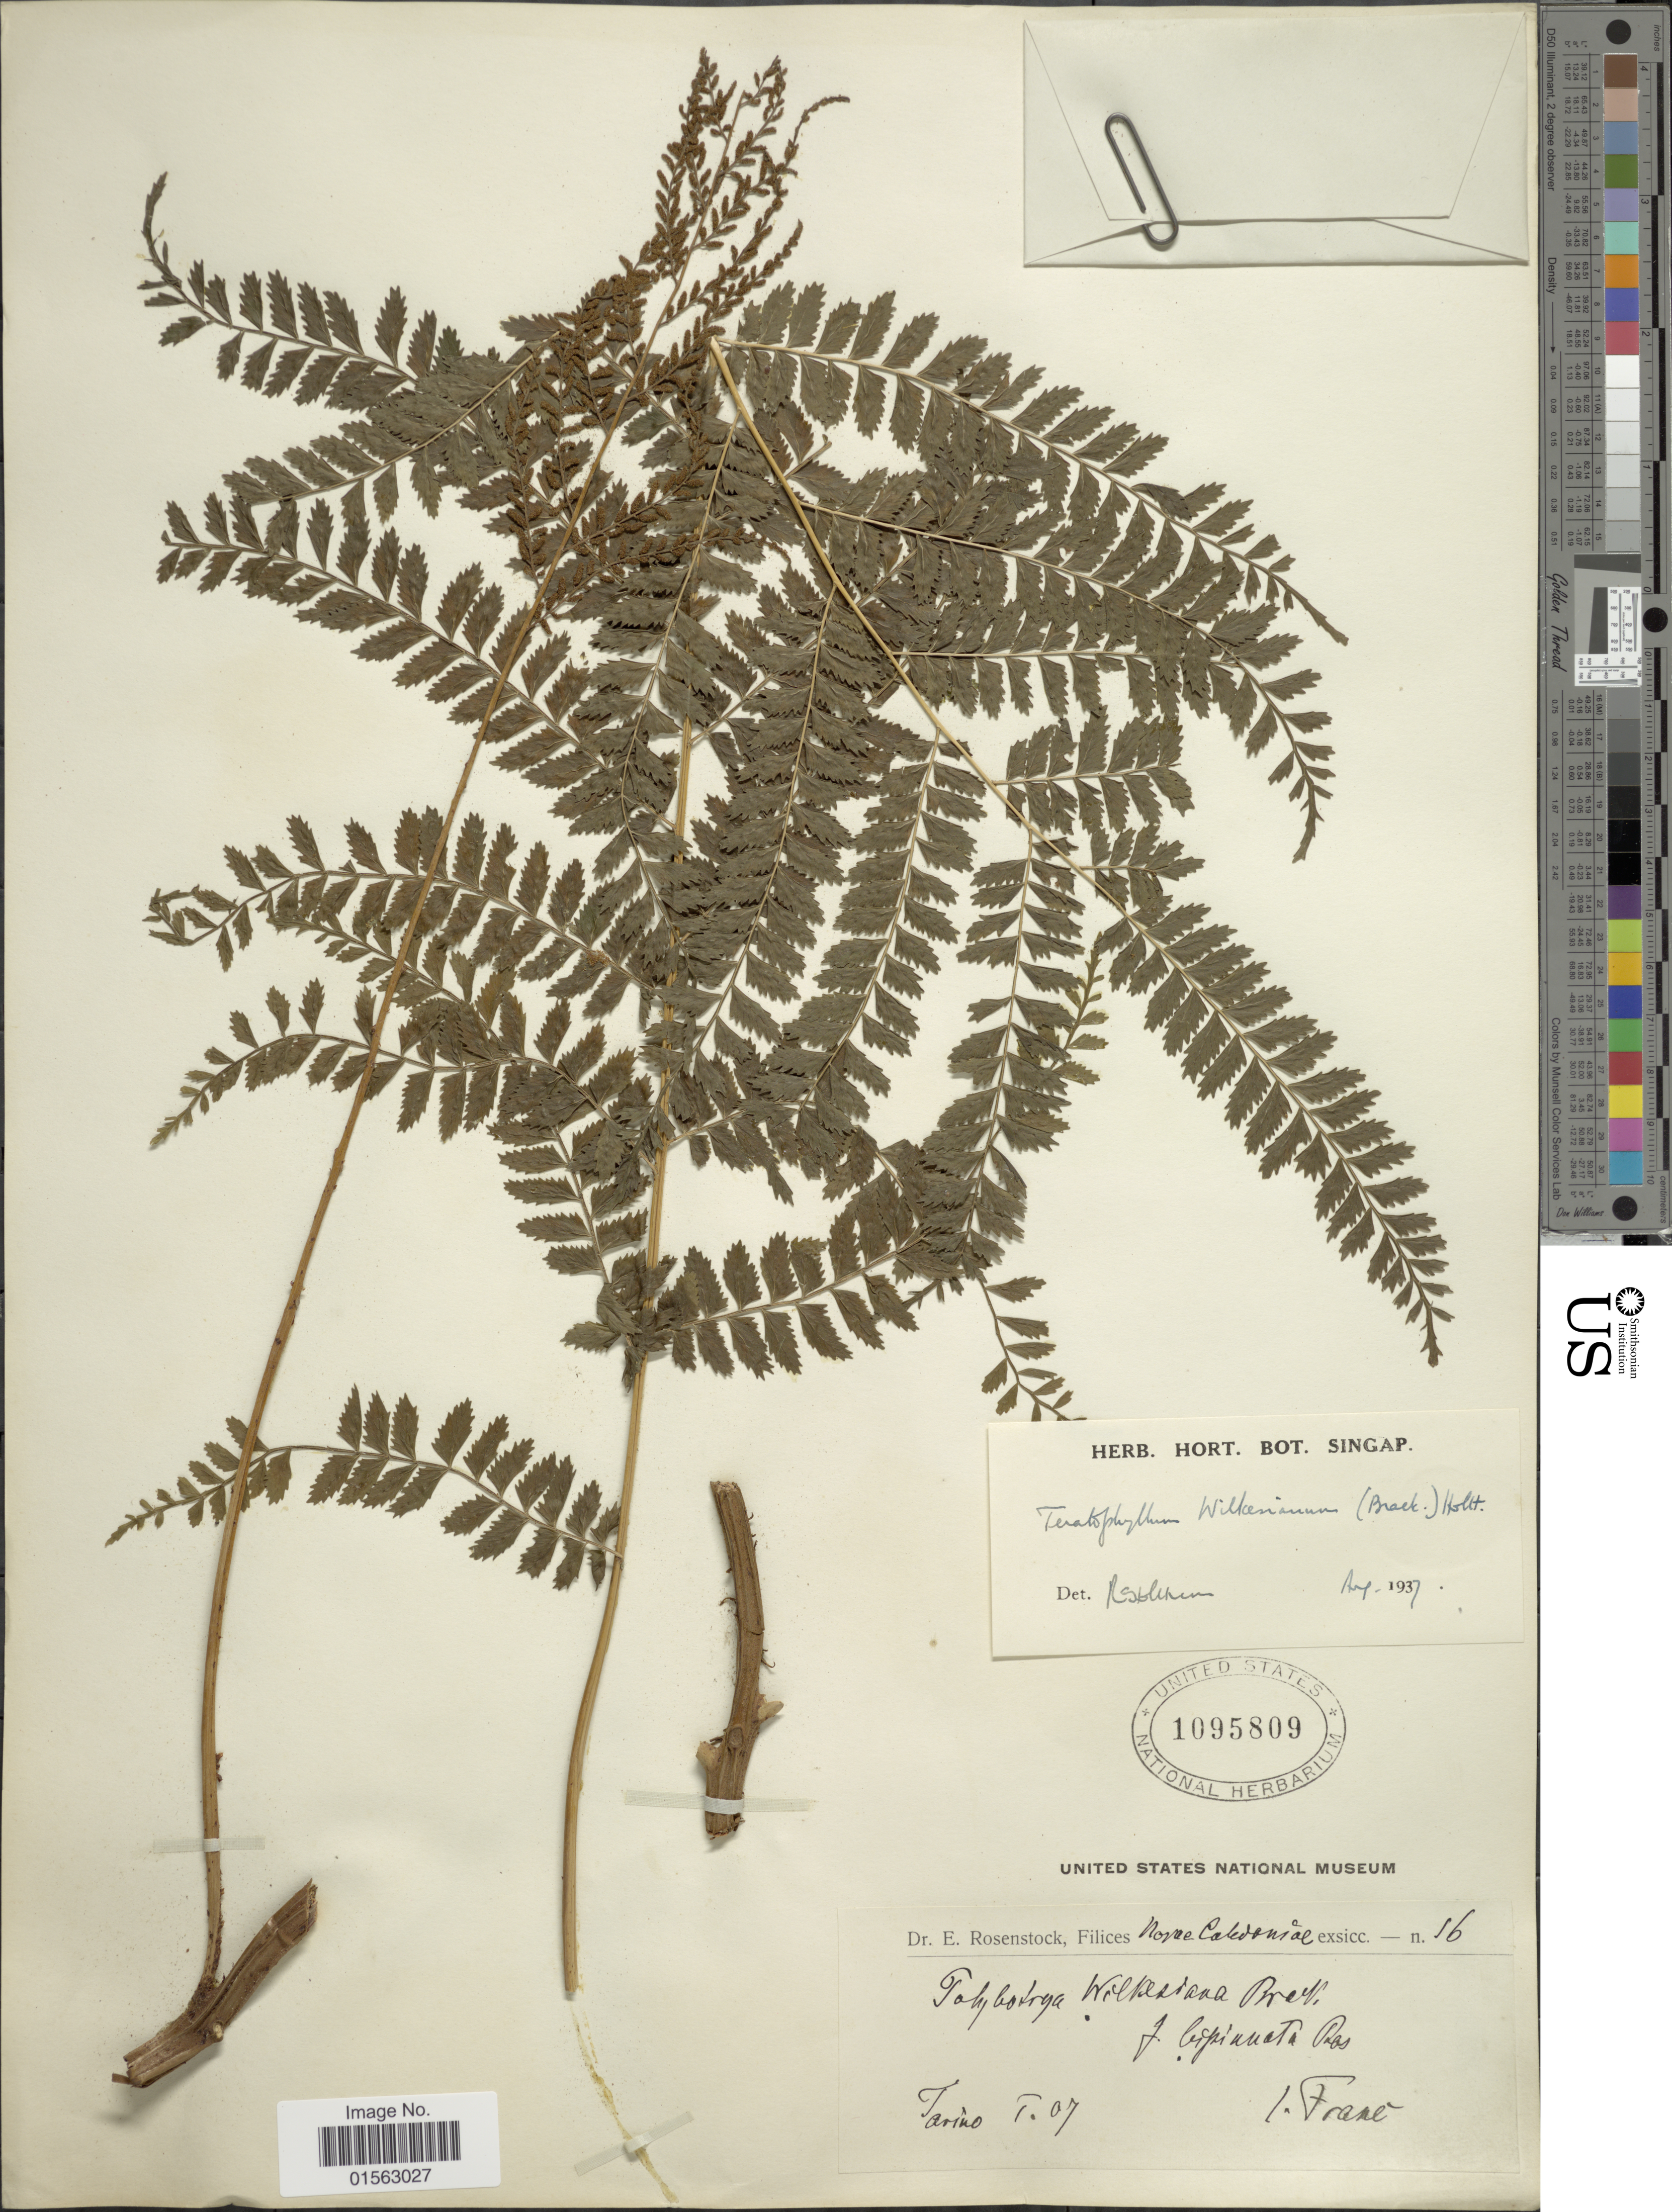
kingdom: Plantae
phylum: Tracheophyta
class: Polypodiopsida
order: Polypodiales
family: Dryopteridaceae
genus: Teratophyllum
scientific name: Teratophyllum wilkesianum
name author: (Brack.) Holttum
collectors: Franc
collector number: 16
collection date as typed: Transcribed d/m/y: /1/7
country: New Caledonia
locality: Novae Caledoniae, Tarino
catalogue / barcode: US 1095809